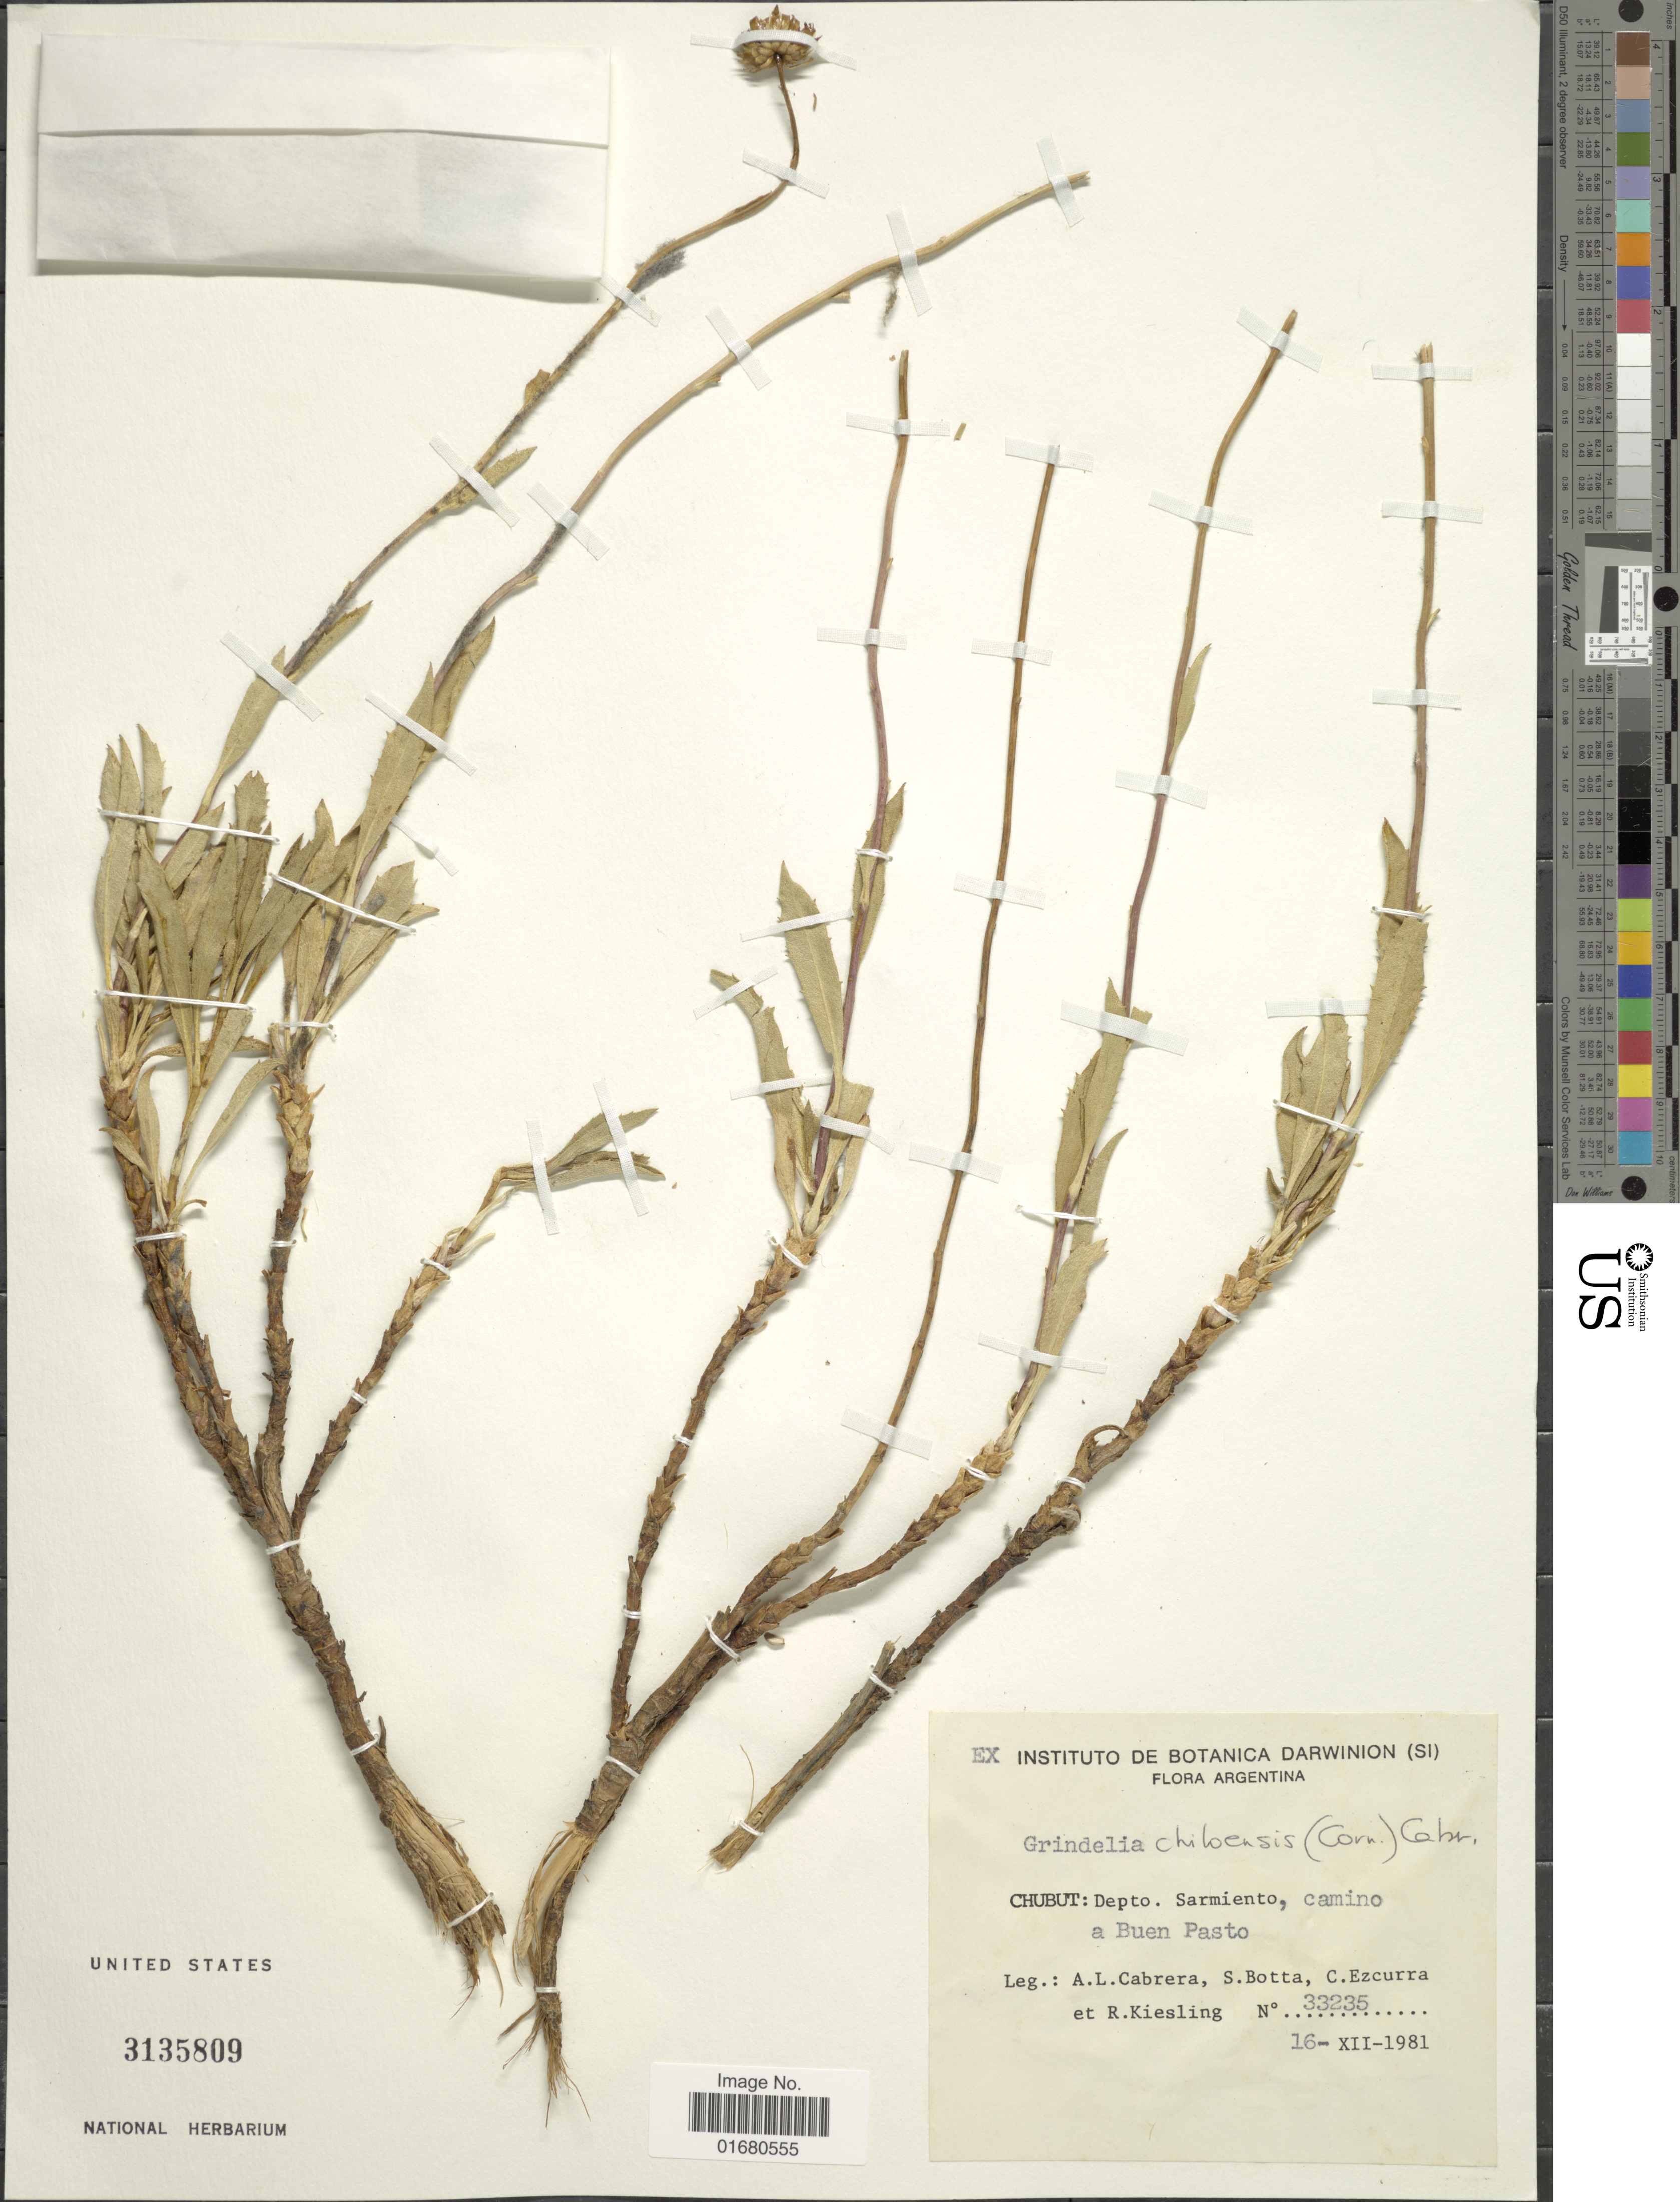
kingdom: Plantae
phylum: Tracheophyta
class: Magnoliopsida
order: Asterales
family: Asteraceae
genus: Grindelia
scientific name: Grindelia chiloensis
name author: (Cornel.) Cabrera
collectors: A. L. Cabrera, S. Botta, C. Ezcurra & R. Kiesling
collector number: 33235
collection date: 1981-12-16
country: Argentina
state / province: Chubut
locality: Depto. Sarmiento, camino a Buen Pasto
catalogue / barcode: US 3135809